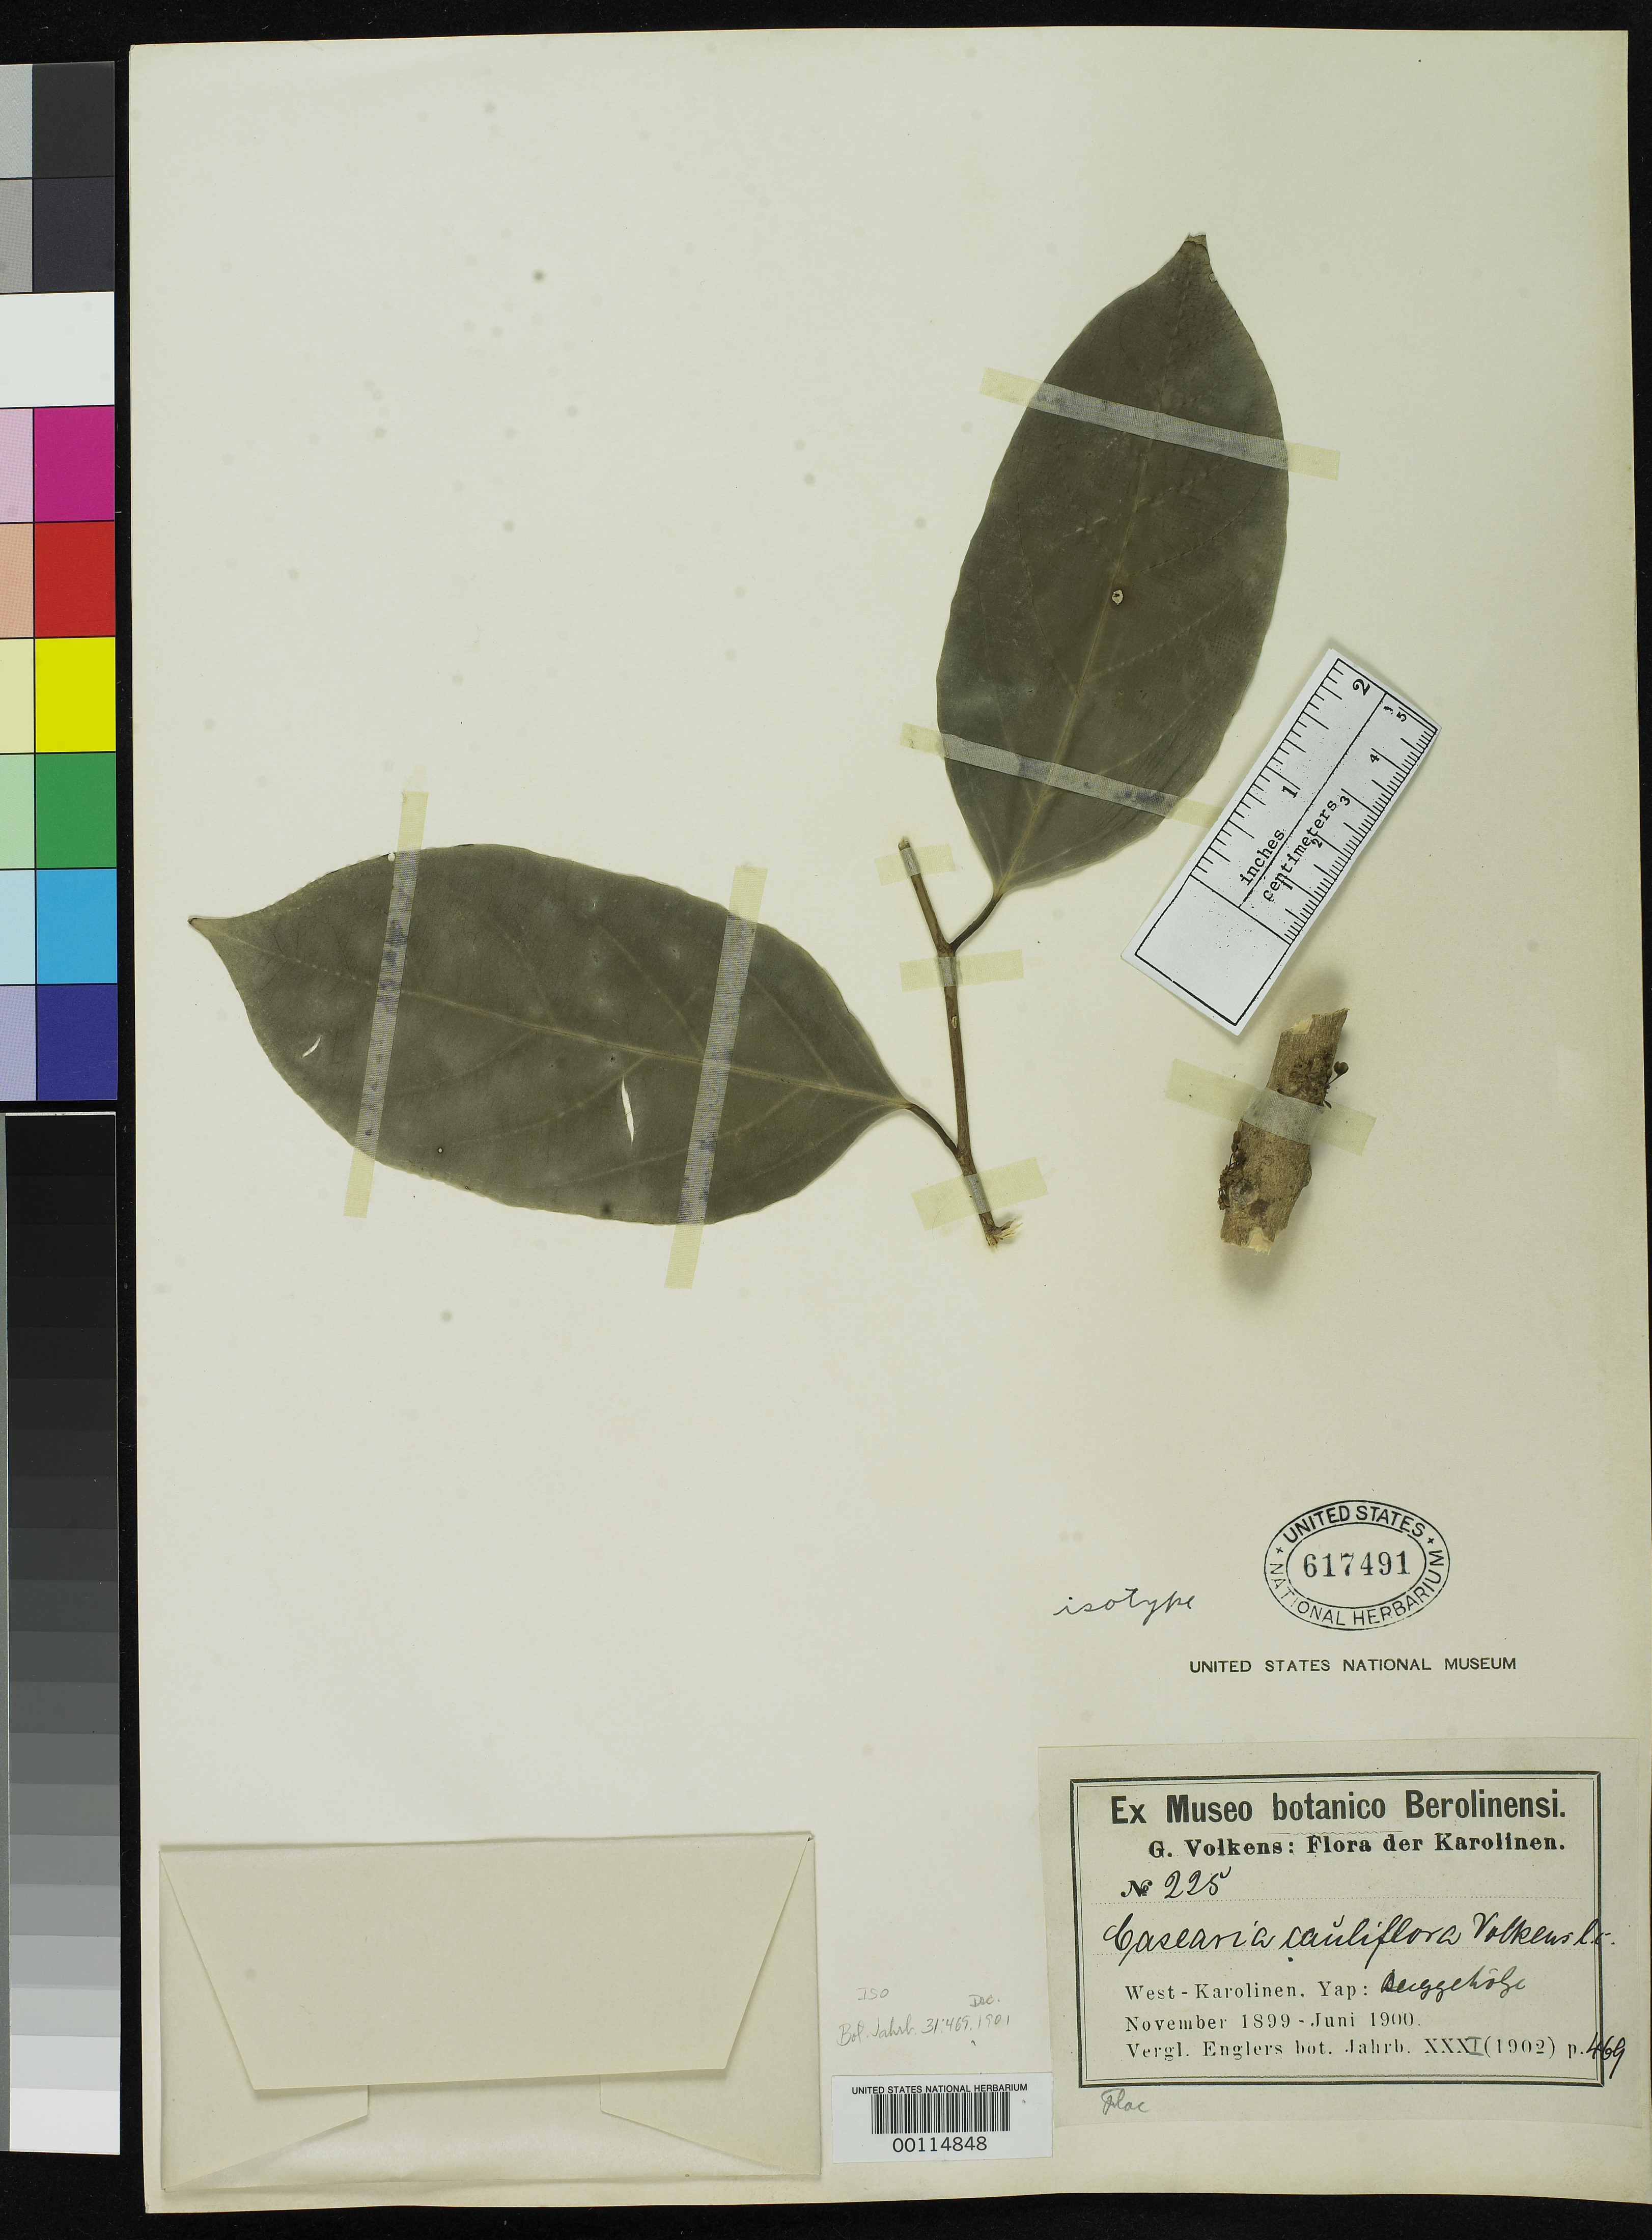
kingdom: Plantae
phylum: Tracheophyta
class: Magnoliopsida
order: Malpighiales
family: Salicaceae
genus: Casearia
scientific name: Casearia cauliflora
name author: Volkens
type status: Isotype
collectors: G. Volkens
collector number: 225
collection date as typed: Nov 1899 to -- Jun 1900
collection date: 1899-11/1900-06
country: Micronesia, Federated States of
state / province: Yap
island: Yap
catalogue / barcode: US 617491